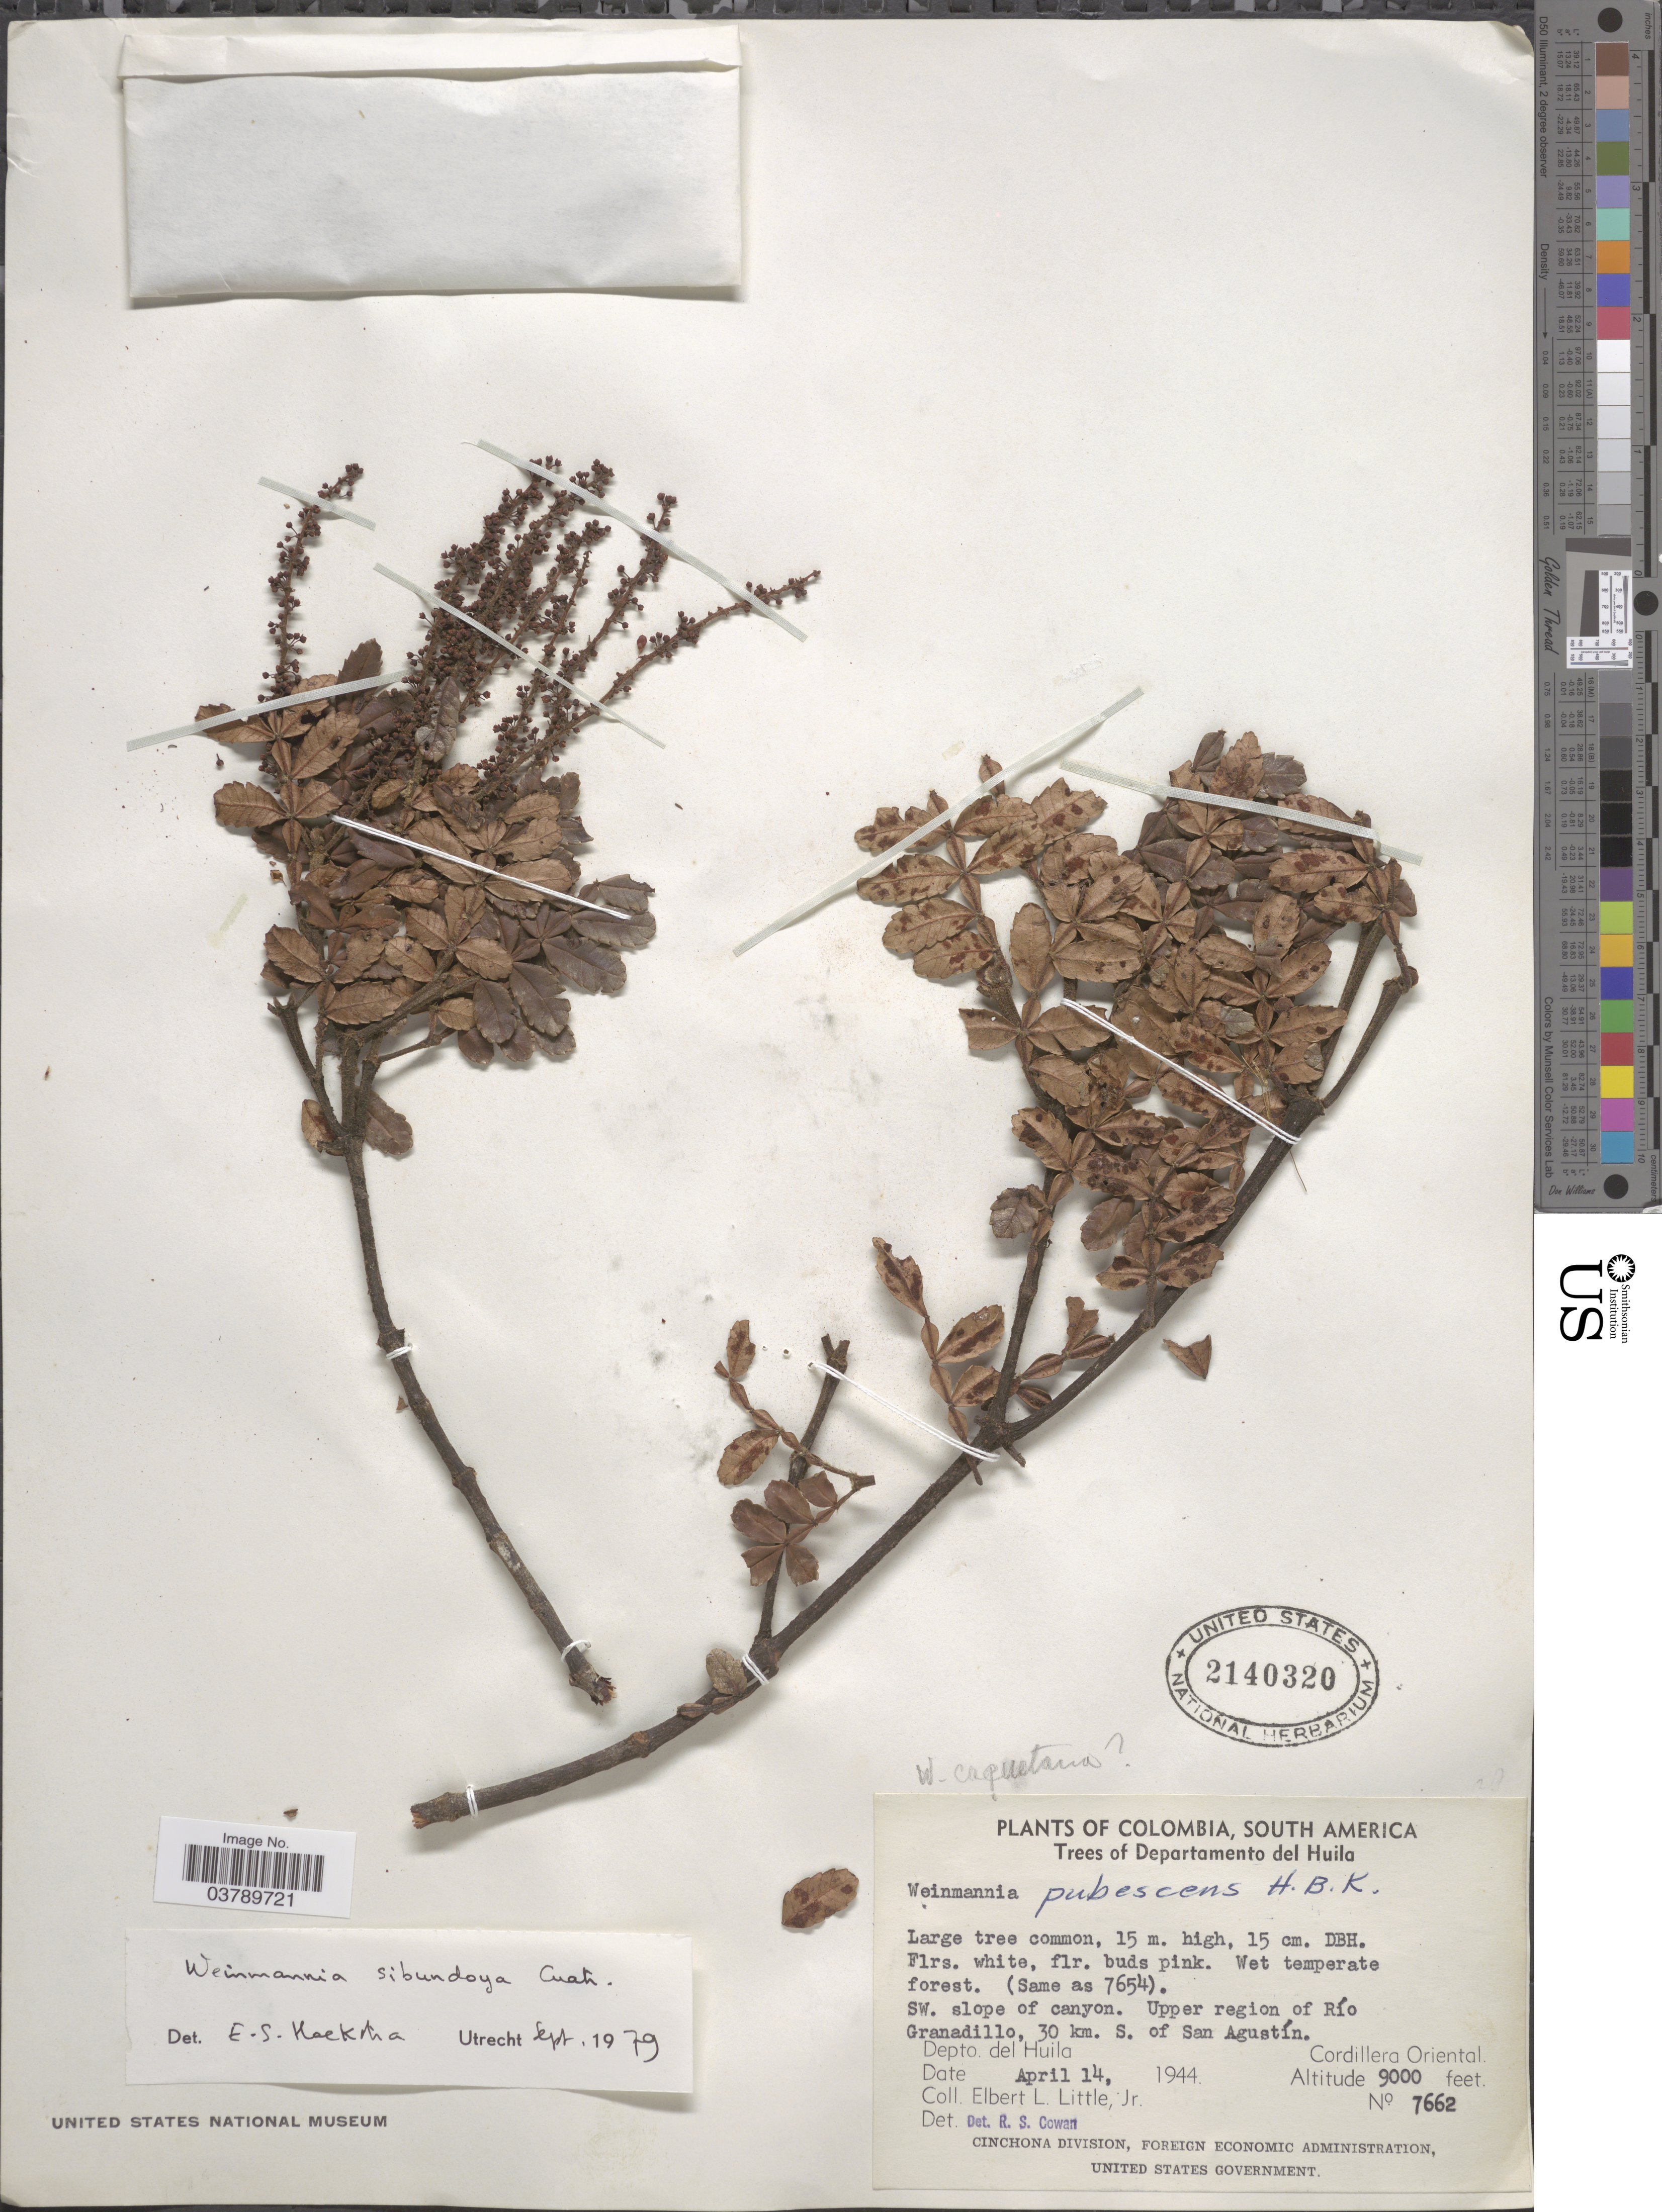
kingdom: Plantae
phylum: Tracheophyta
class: Magnoliopsida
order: Oxalidales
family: Cunoniaceae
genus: Weinmannia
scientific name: Weinmannia sibundoya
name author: Cuatrec.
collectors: E. L. Little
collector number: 7662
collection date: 1944-04-14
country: Colombia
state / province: Huila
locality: Departamento del Huila. SW. slope of canyon. Upper region of Río Granadillo, 30 km. S. of San Agustín. Depto. del Huila. Cordillera Oriental.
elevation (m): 2743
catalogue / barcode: US 2140320